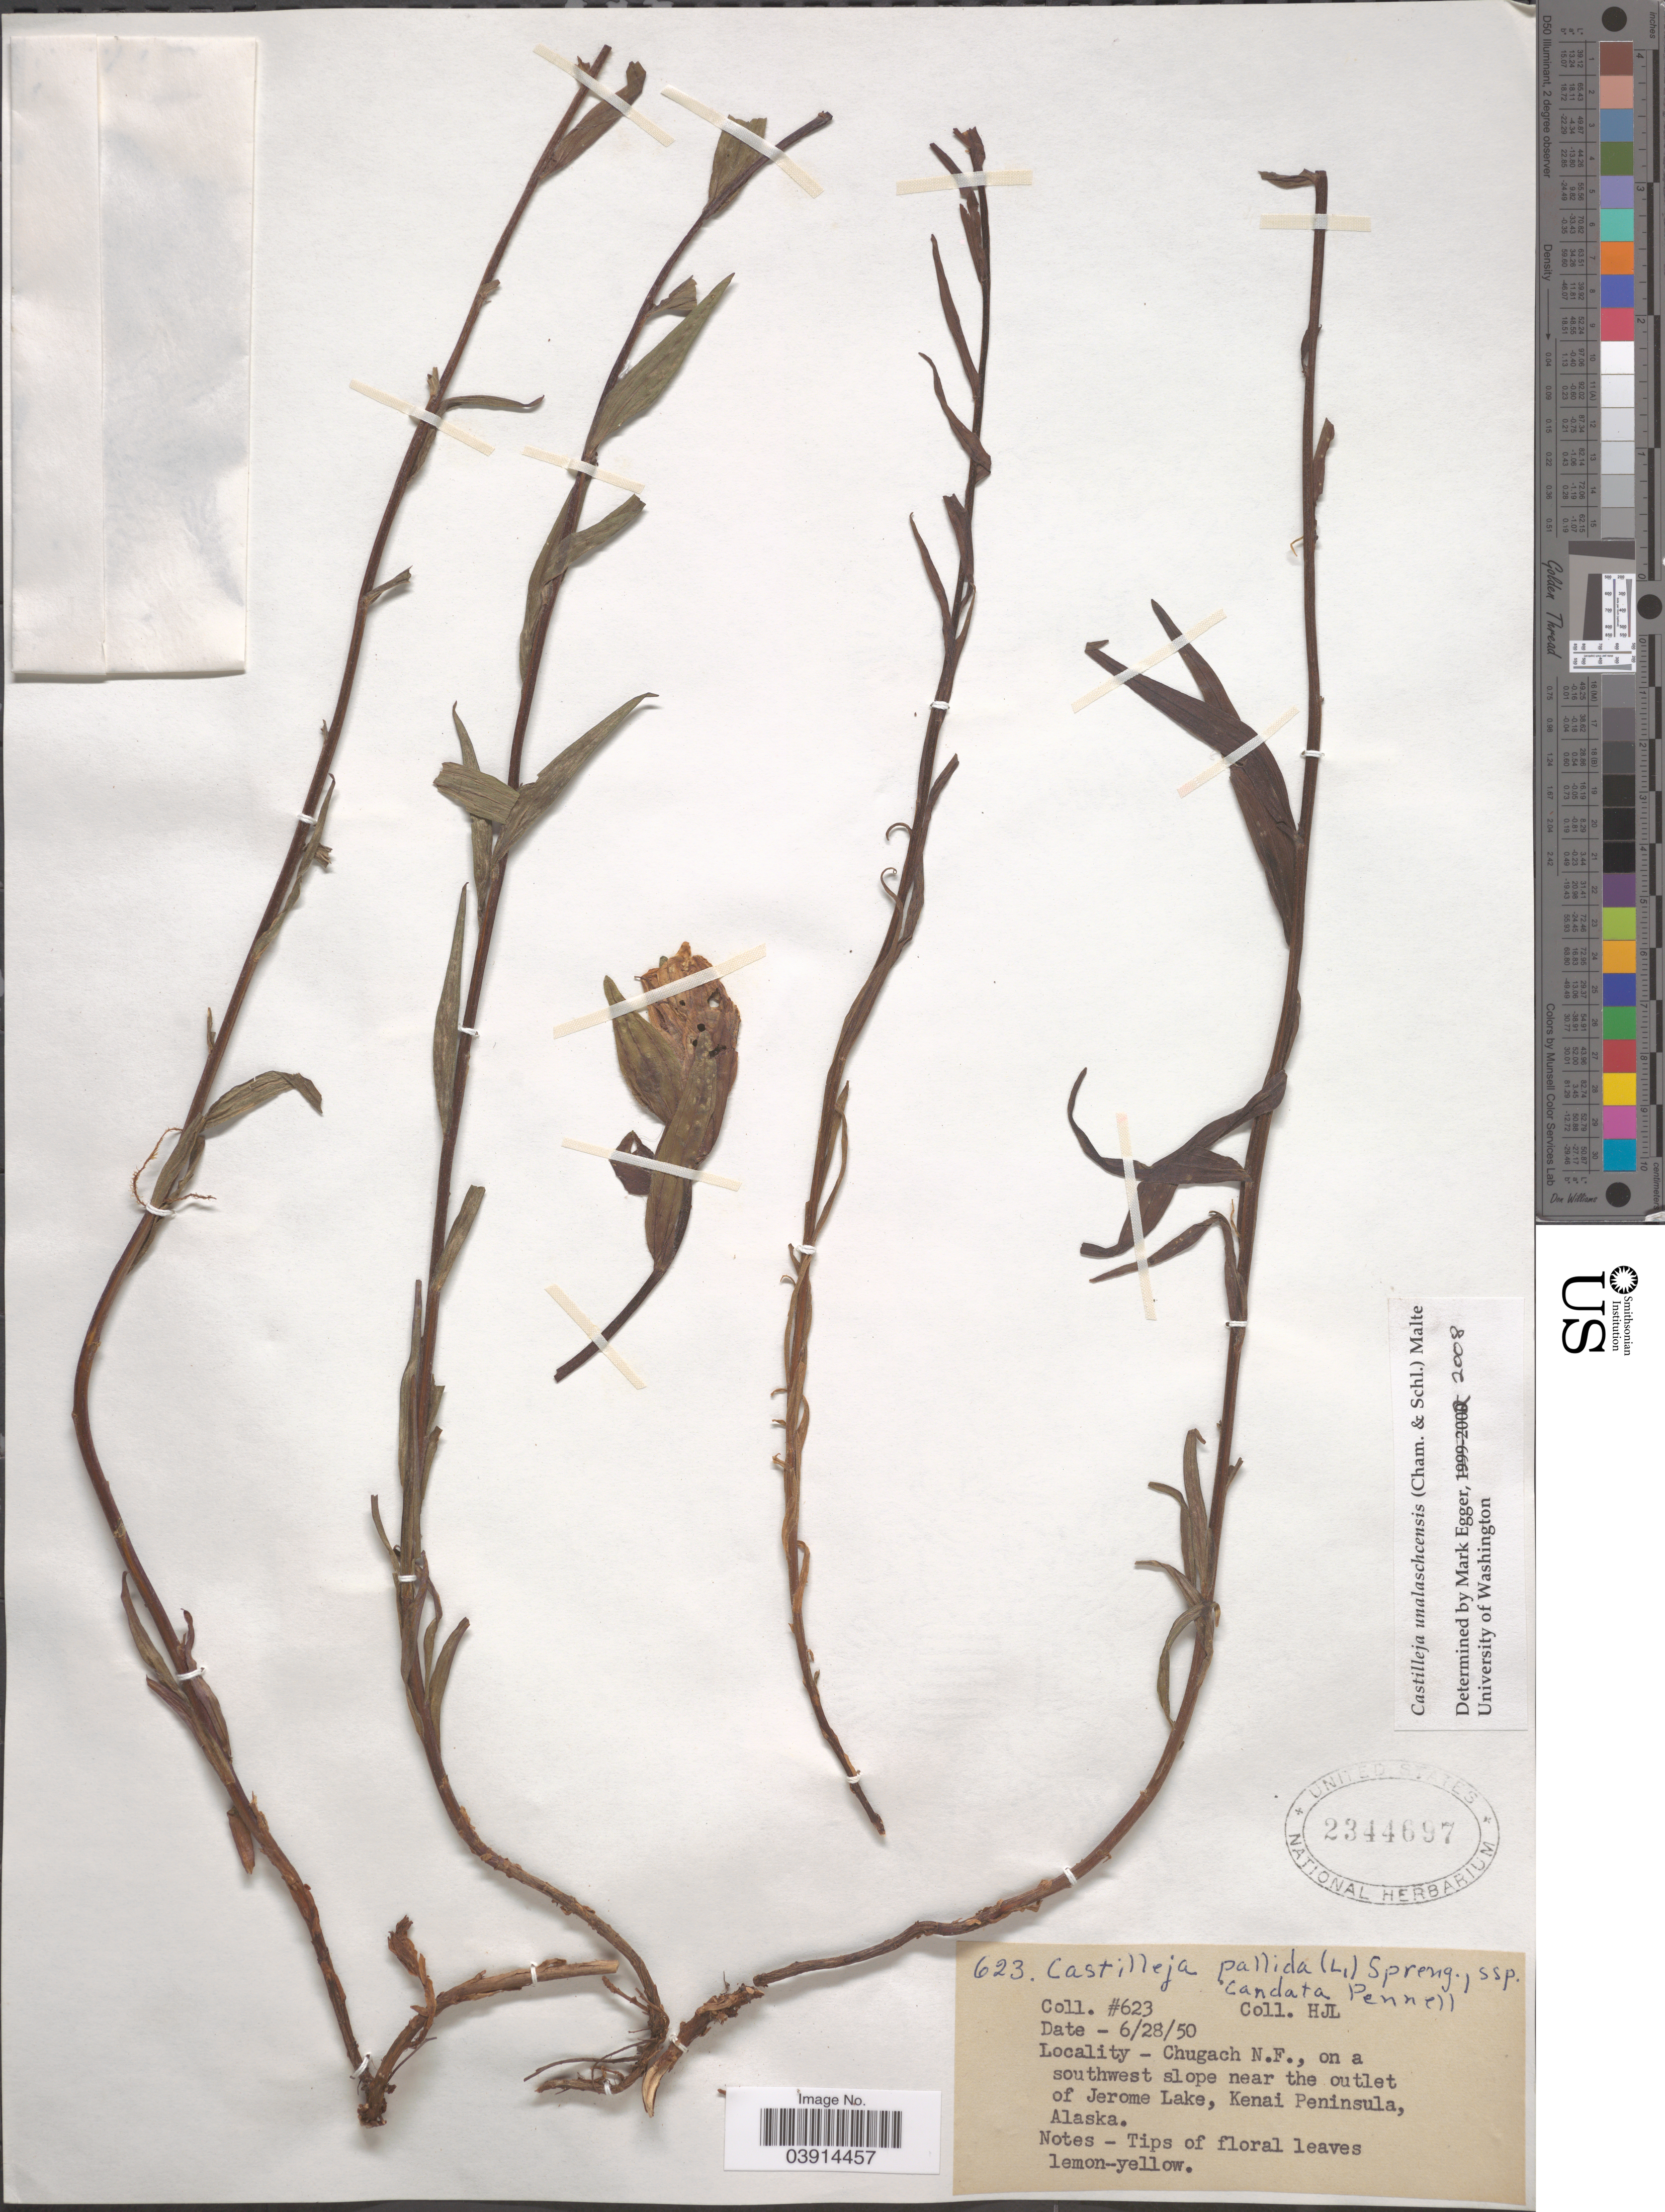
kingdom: Plantae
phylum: Tracheophyta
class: Magnoliopsida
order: Lamiales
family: Orobanchaceae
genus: Castilleja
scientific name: Castilleja unalaschcensis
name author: (Cham. & Schltdl.) Malte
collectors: H. J. L.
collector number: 623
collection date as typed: Transcribed d/m/y: 28/6/50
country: United States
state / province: Arizona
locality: Chugach N.F., on a southwest slope near the outlet of Jerome Lake, Kenai Peninsula.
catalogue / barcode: US 2344697